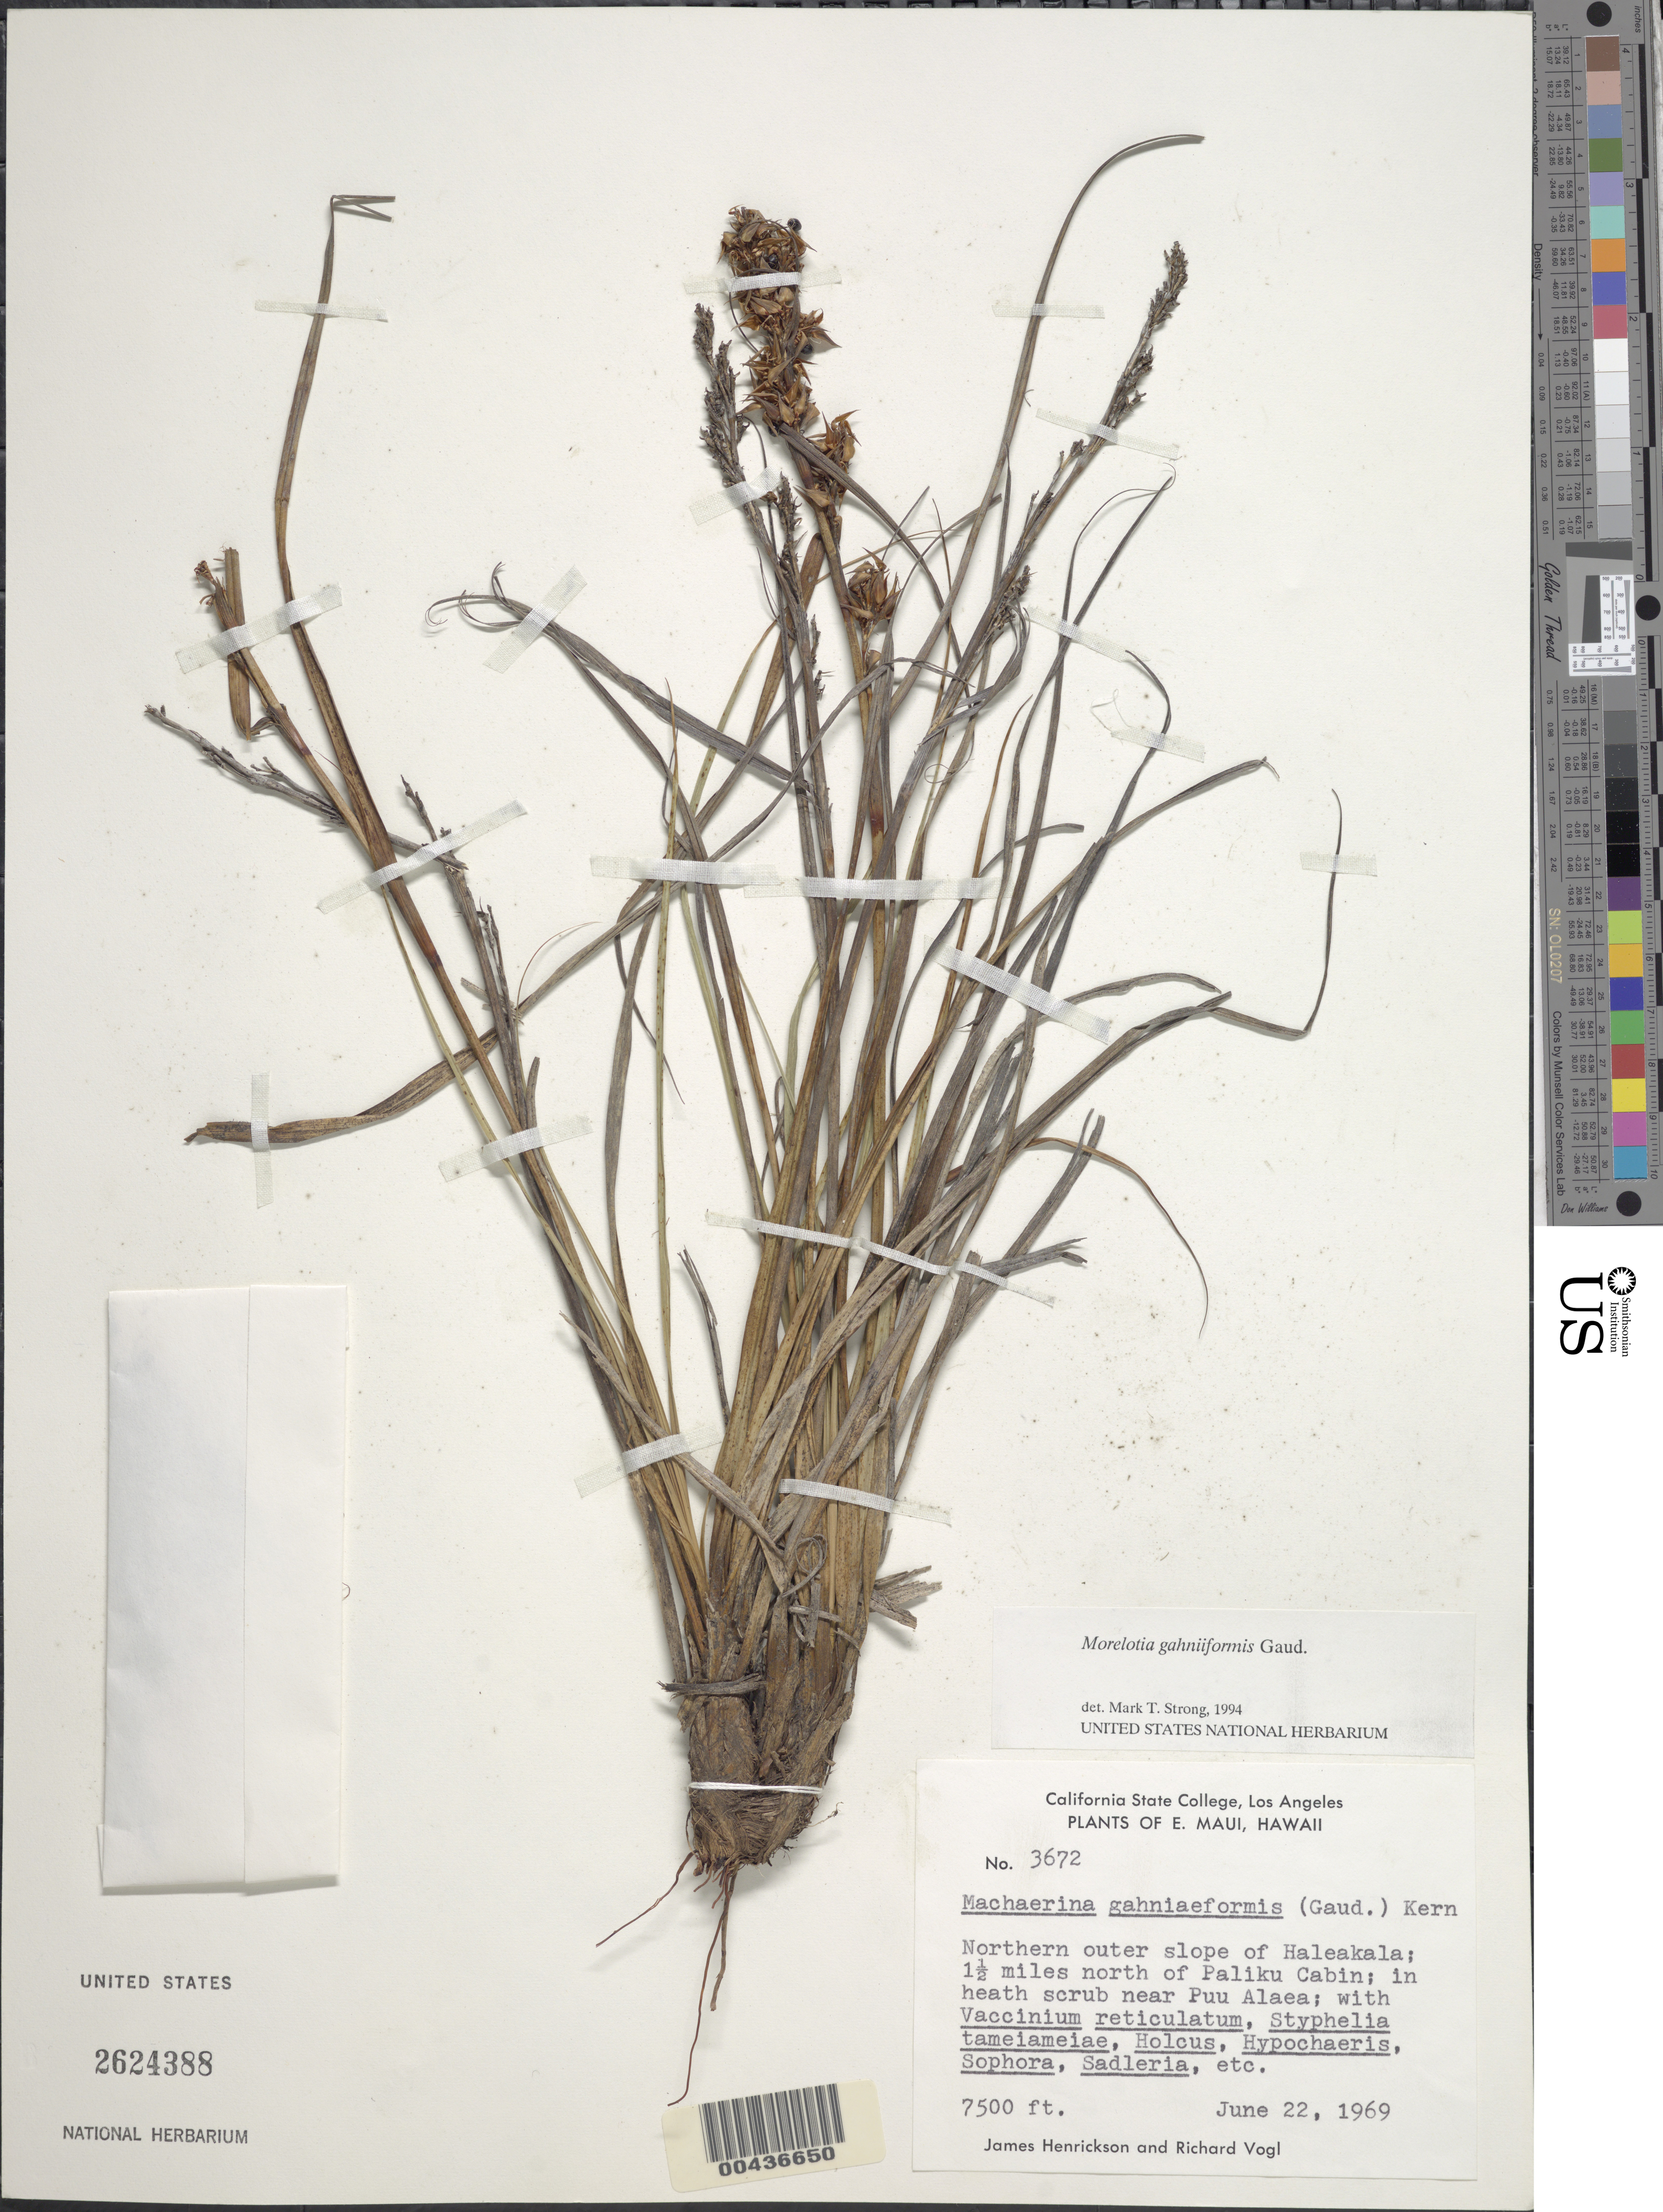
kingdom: Plantae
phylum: Tracheophyta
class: Liliopsida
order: Poales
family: Cyperaceae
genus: Morelotia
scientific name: Morelotia gahniiformis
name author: Gaudich.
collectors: J. S. Henrickson & R. Vogl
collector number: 3672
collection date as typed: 22 Jun 1969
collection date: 1969-06-22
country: United States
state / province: Hawaii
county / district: Maui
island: Maui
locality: Northern outer slope of Haleakala; 1.5 mi N of Paliku Cabin, East Maui, near Puu Alaea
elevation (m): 2286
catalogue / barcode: US 2624388